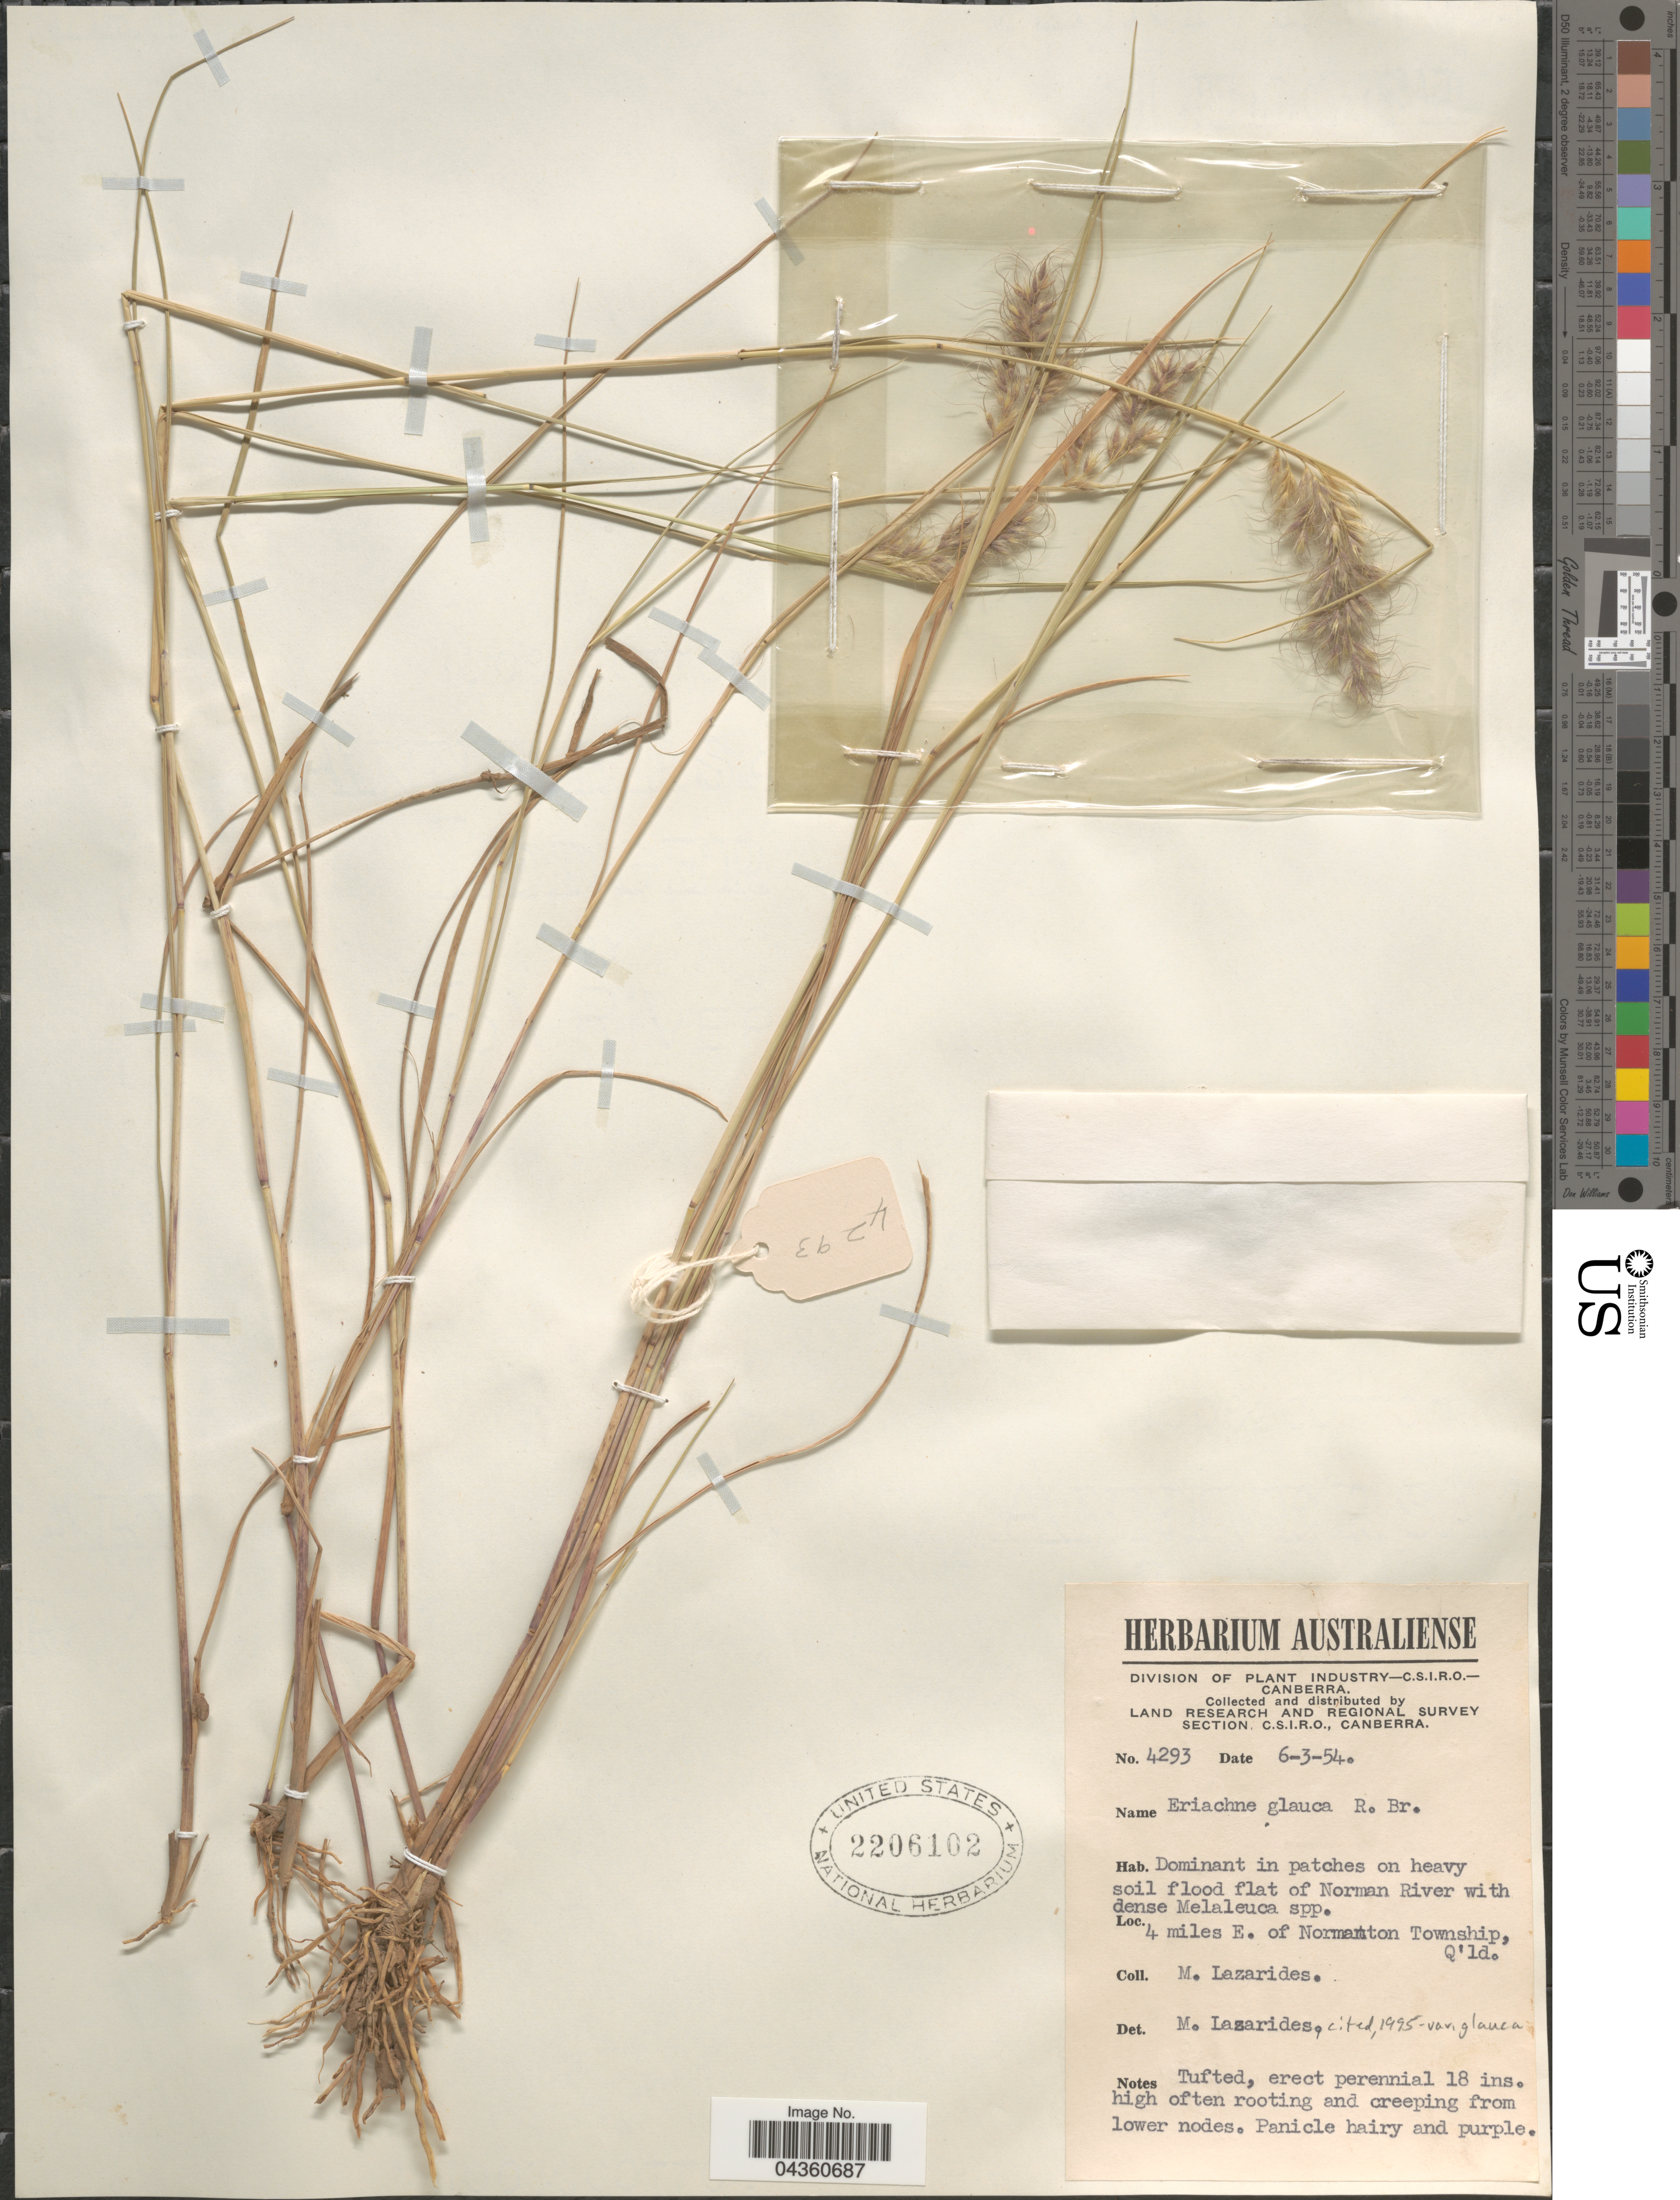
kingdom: Plantae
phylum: Tracheophyta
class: Liliopsida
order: Poales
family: Poaceae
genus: Eriachne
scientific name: Eriachne glauca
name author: R. Br.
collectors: M. Lazarides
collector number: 4293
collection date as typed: Transcribed d/m/y: 6/3/54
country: Australia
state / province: Queensland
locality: Land Research and Regional Survey Section. On heavy soil flood flat of Norman River. 4 miles E. of Normanton Township.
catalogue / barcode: US 2206102